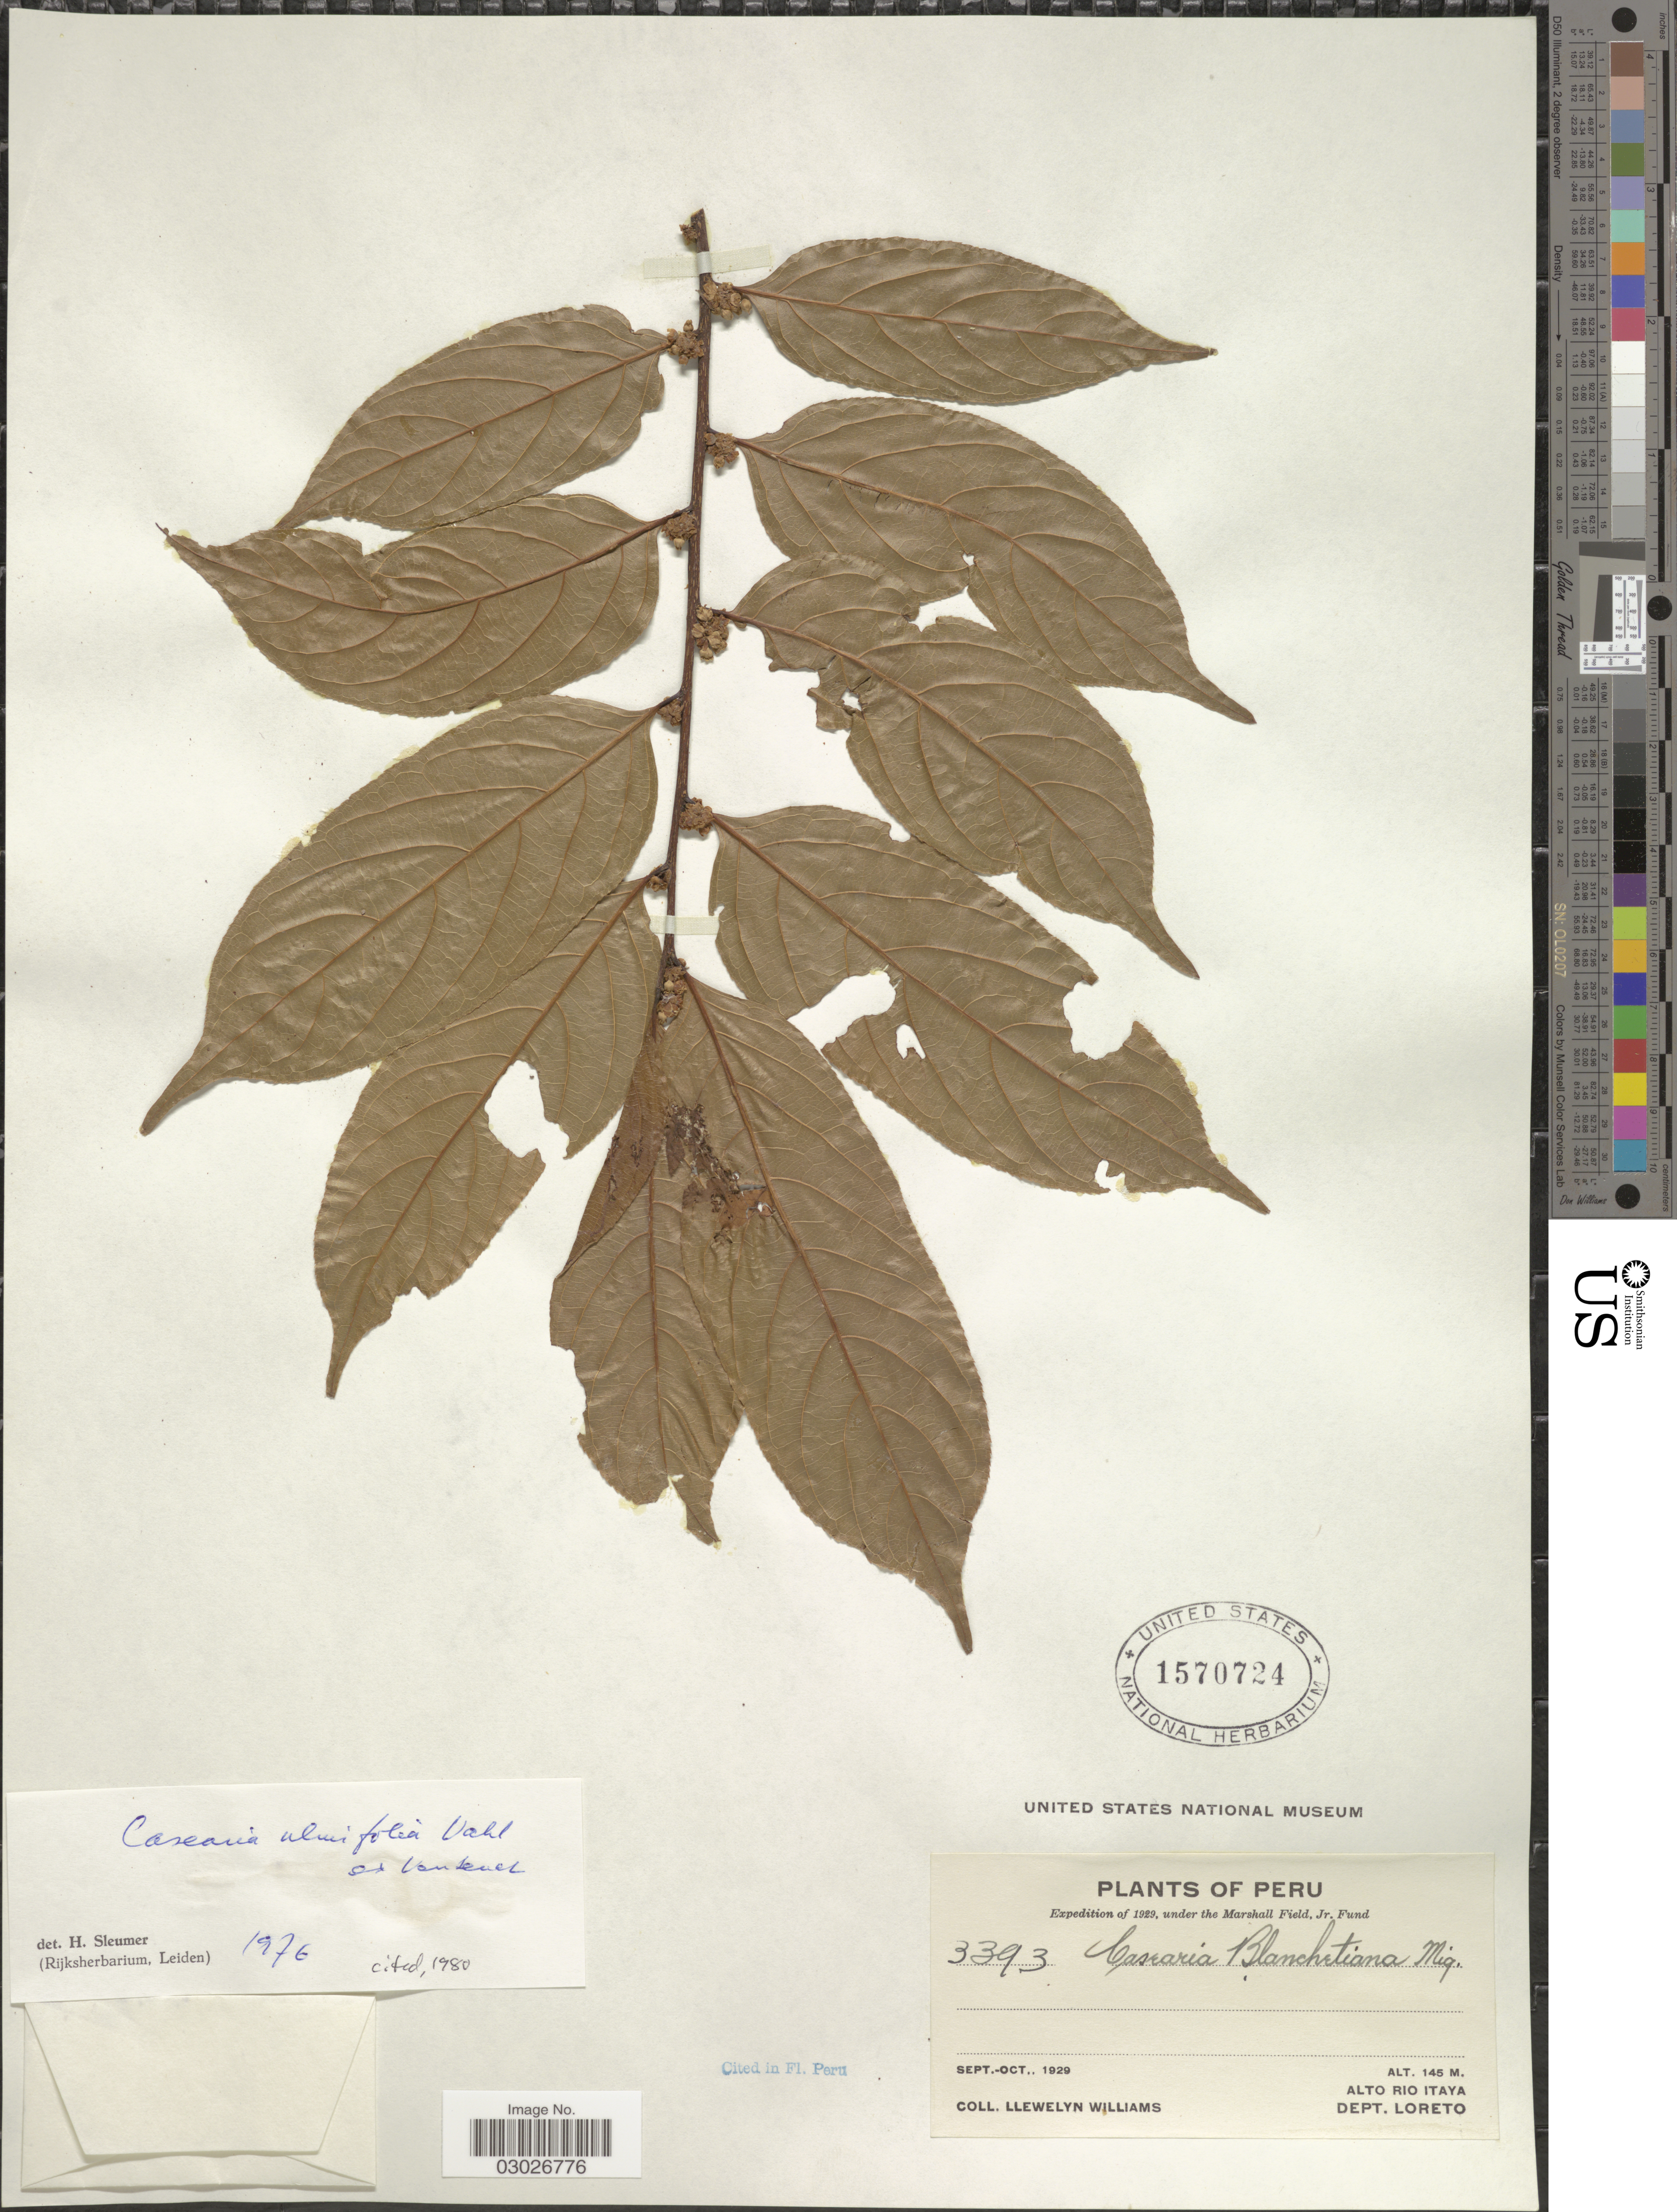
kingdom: Plantae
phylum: Tracheophyta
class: Magnoliopsida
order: Malpighiales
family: Salicaceae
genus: Casearia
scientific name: Casearia ulmifolia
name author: Vahl ex Vent.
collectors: Ll. Williams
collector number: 3393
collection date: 1929-09/1929-10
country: Peru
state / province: Loreto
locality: Alto Rio Itaya. Dept. Loreto.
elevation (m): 145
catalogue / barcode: US 1570724